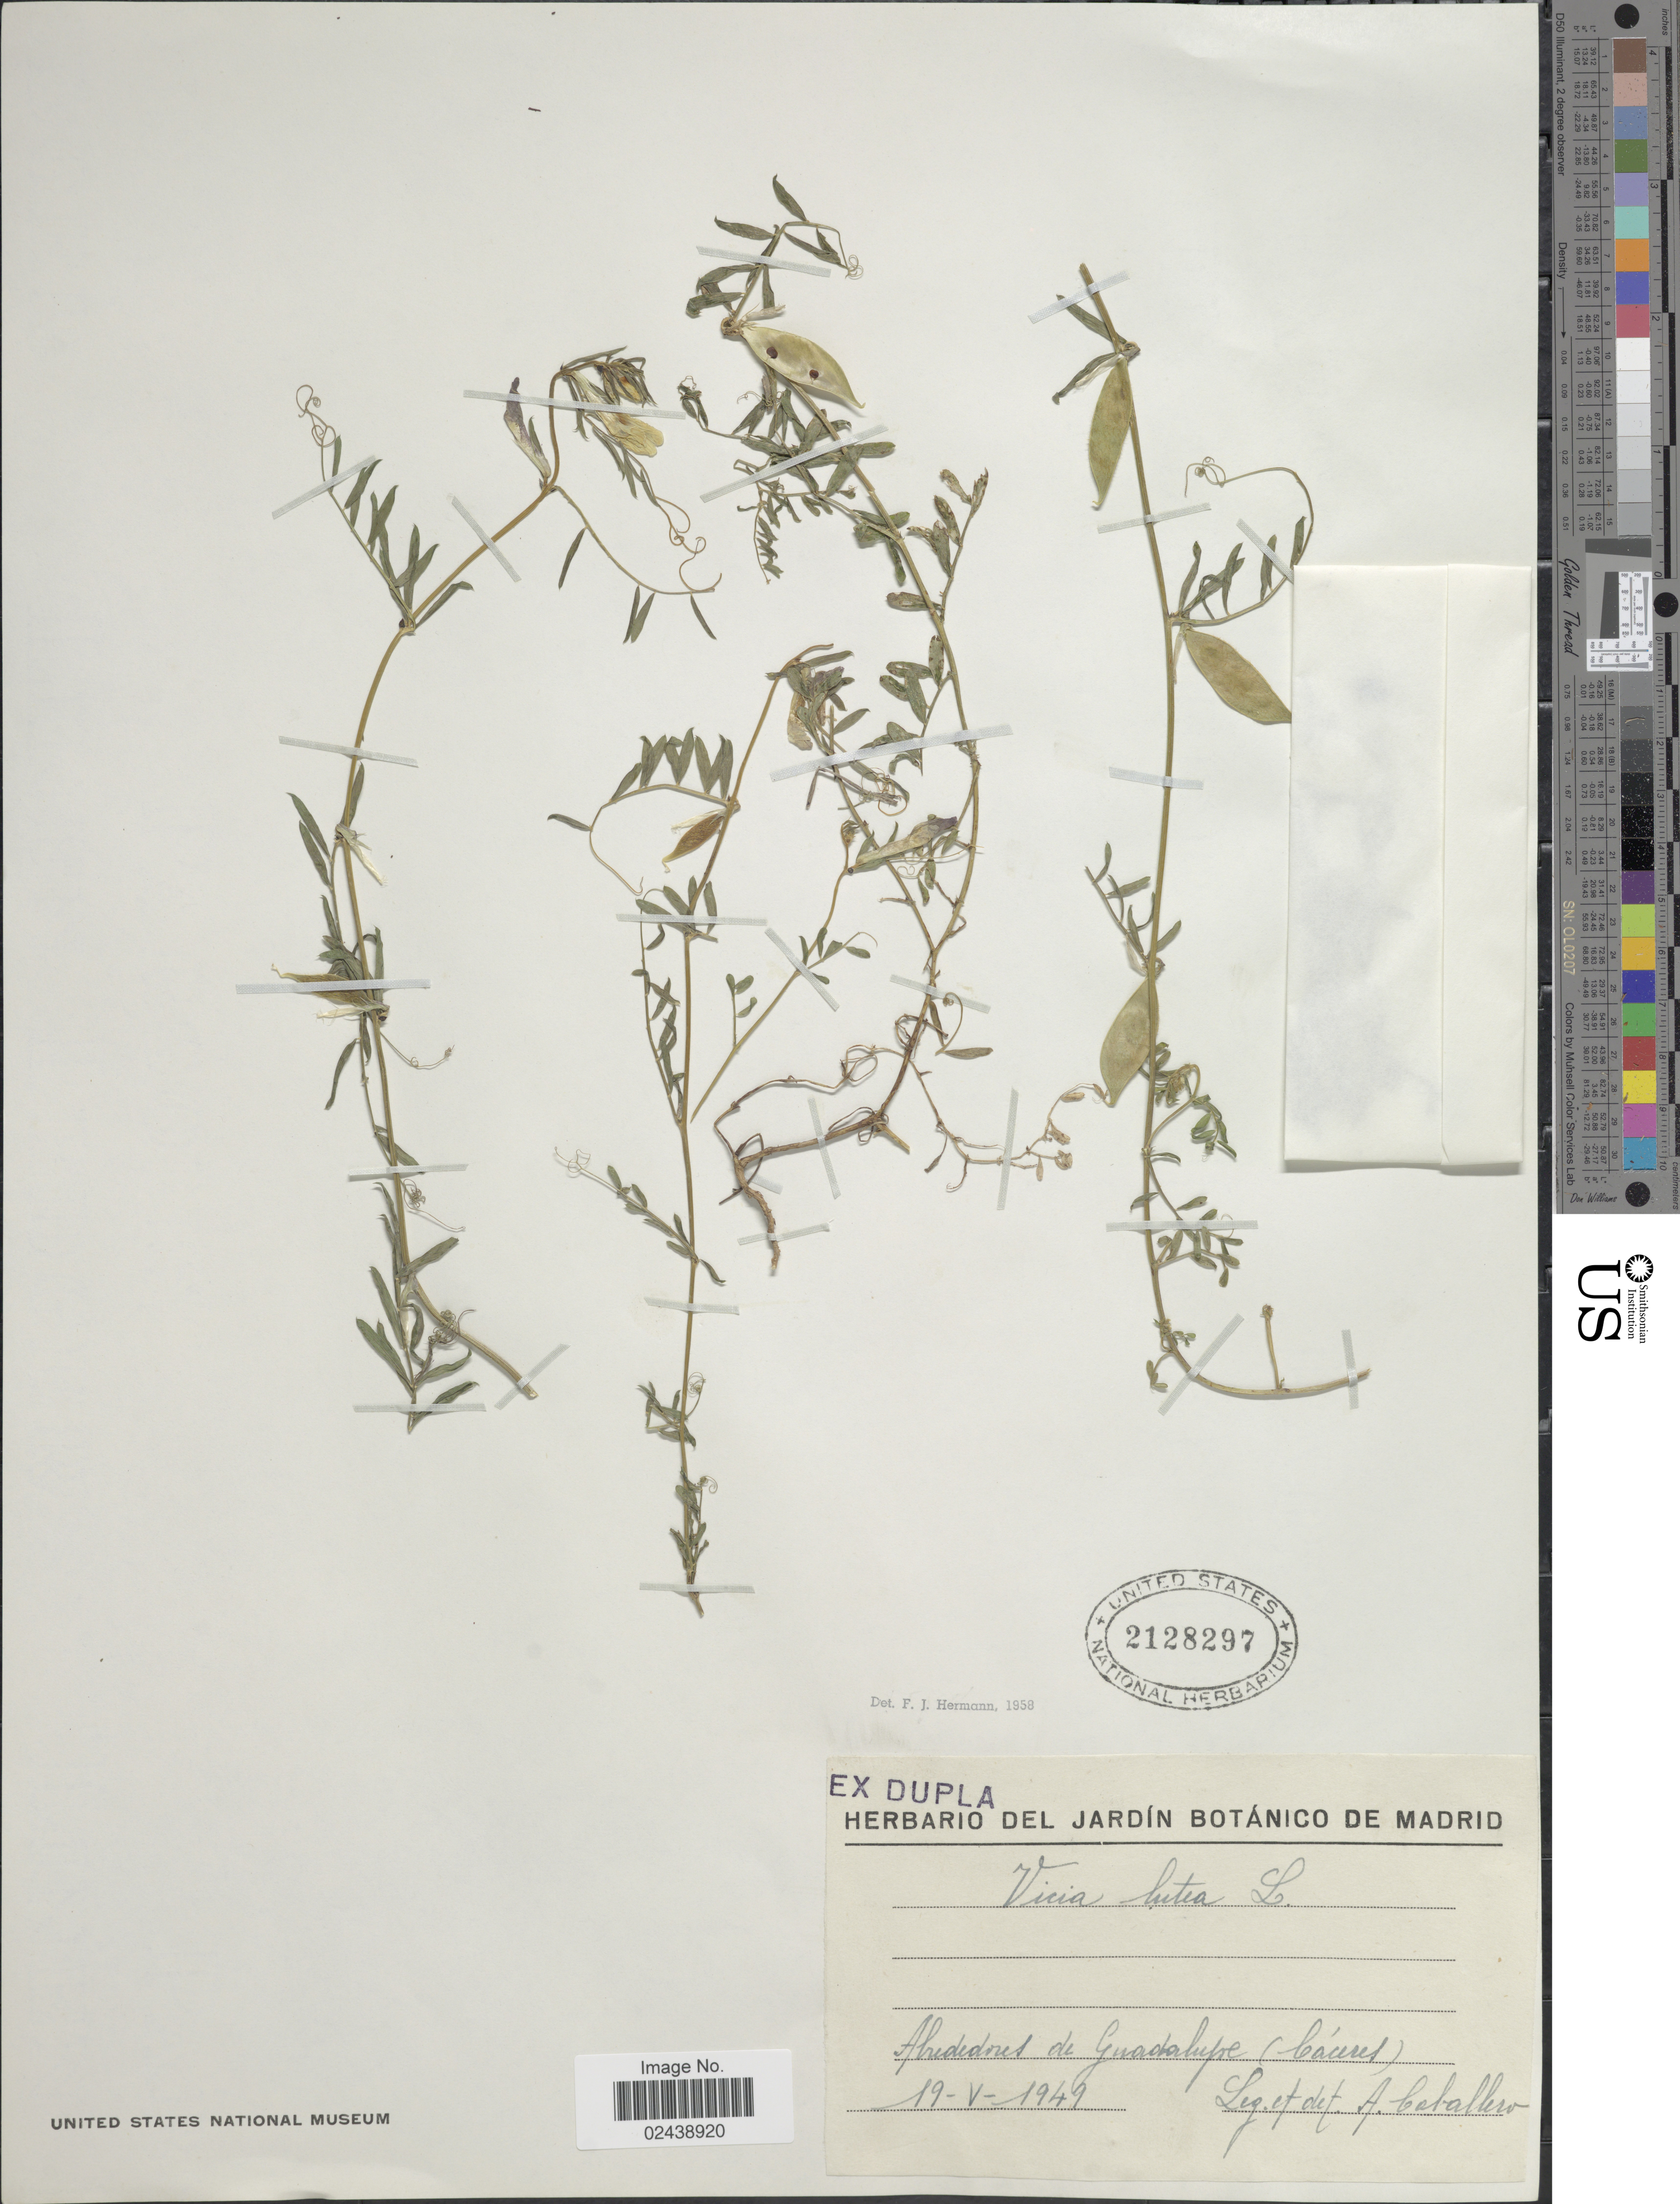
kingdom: Plantae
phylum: Tracheophyta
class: Magnoliopsida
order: Fabales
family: Fabaceae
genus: Vicia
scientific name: Vicia lutea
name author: L.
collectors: A. Caballero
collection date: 1949-05-19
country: Spain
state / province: Extremadura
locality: Alrededores de Guadalupe (Caceres)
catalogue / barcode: US 2128297